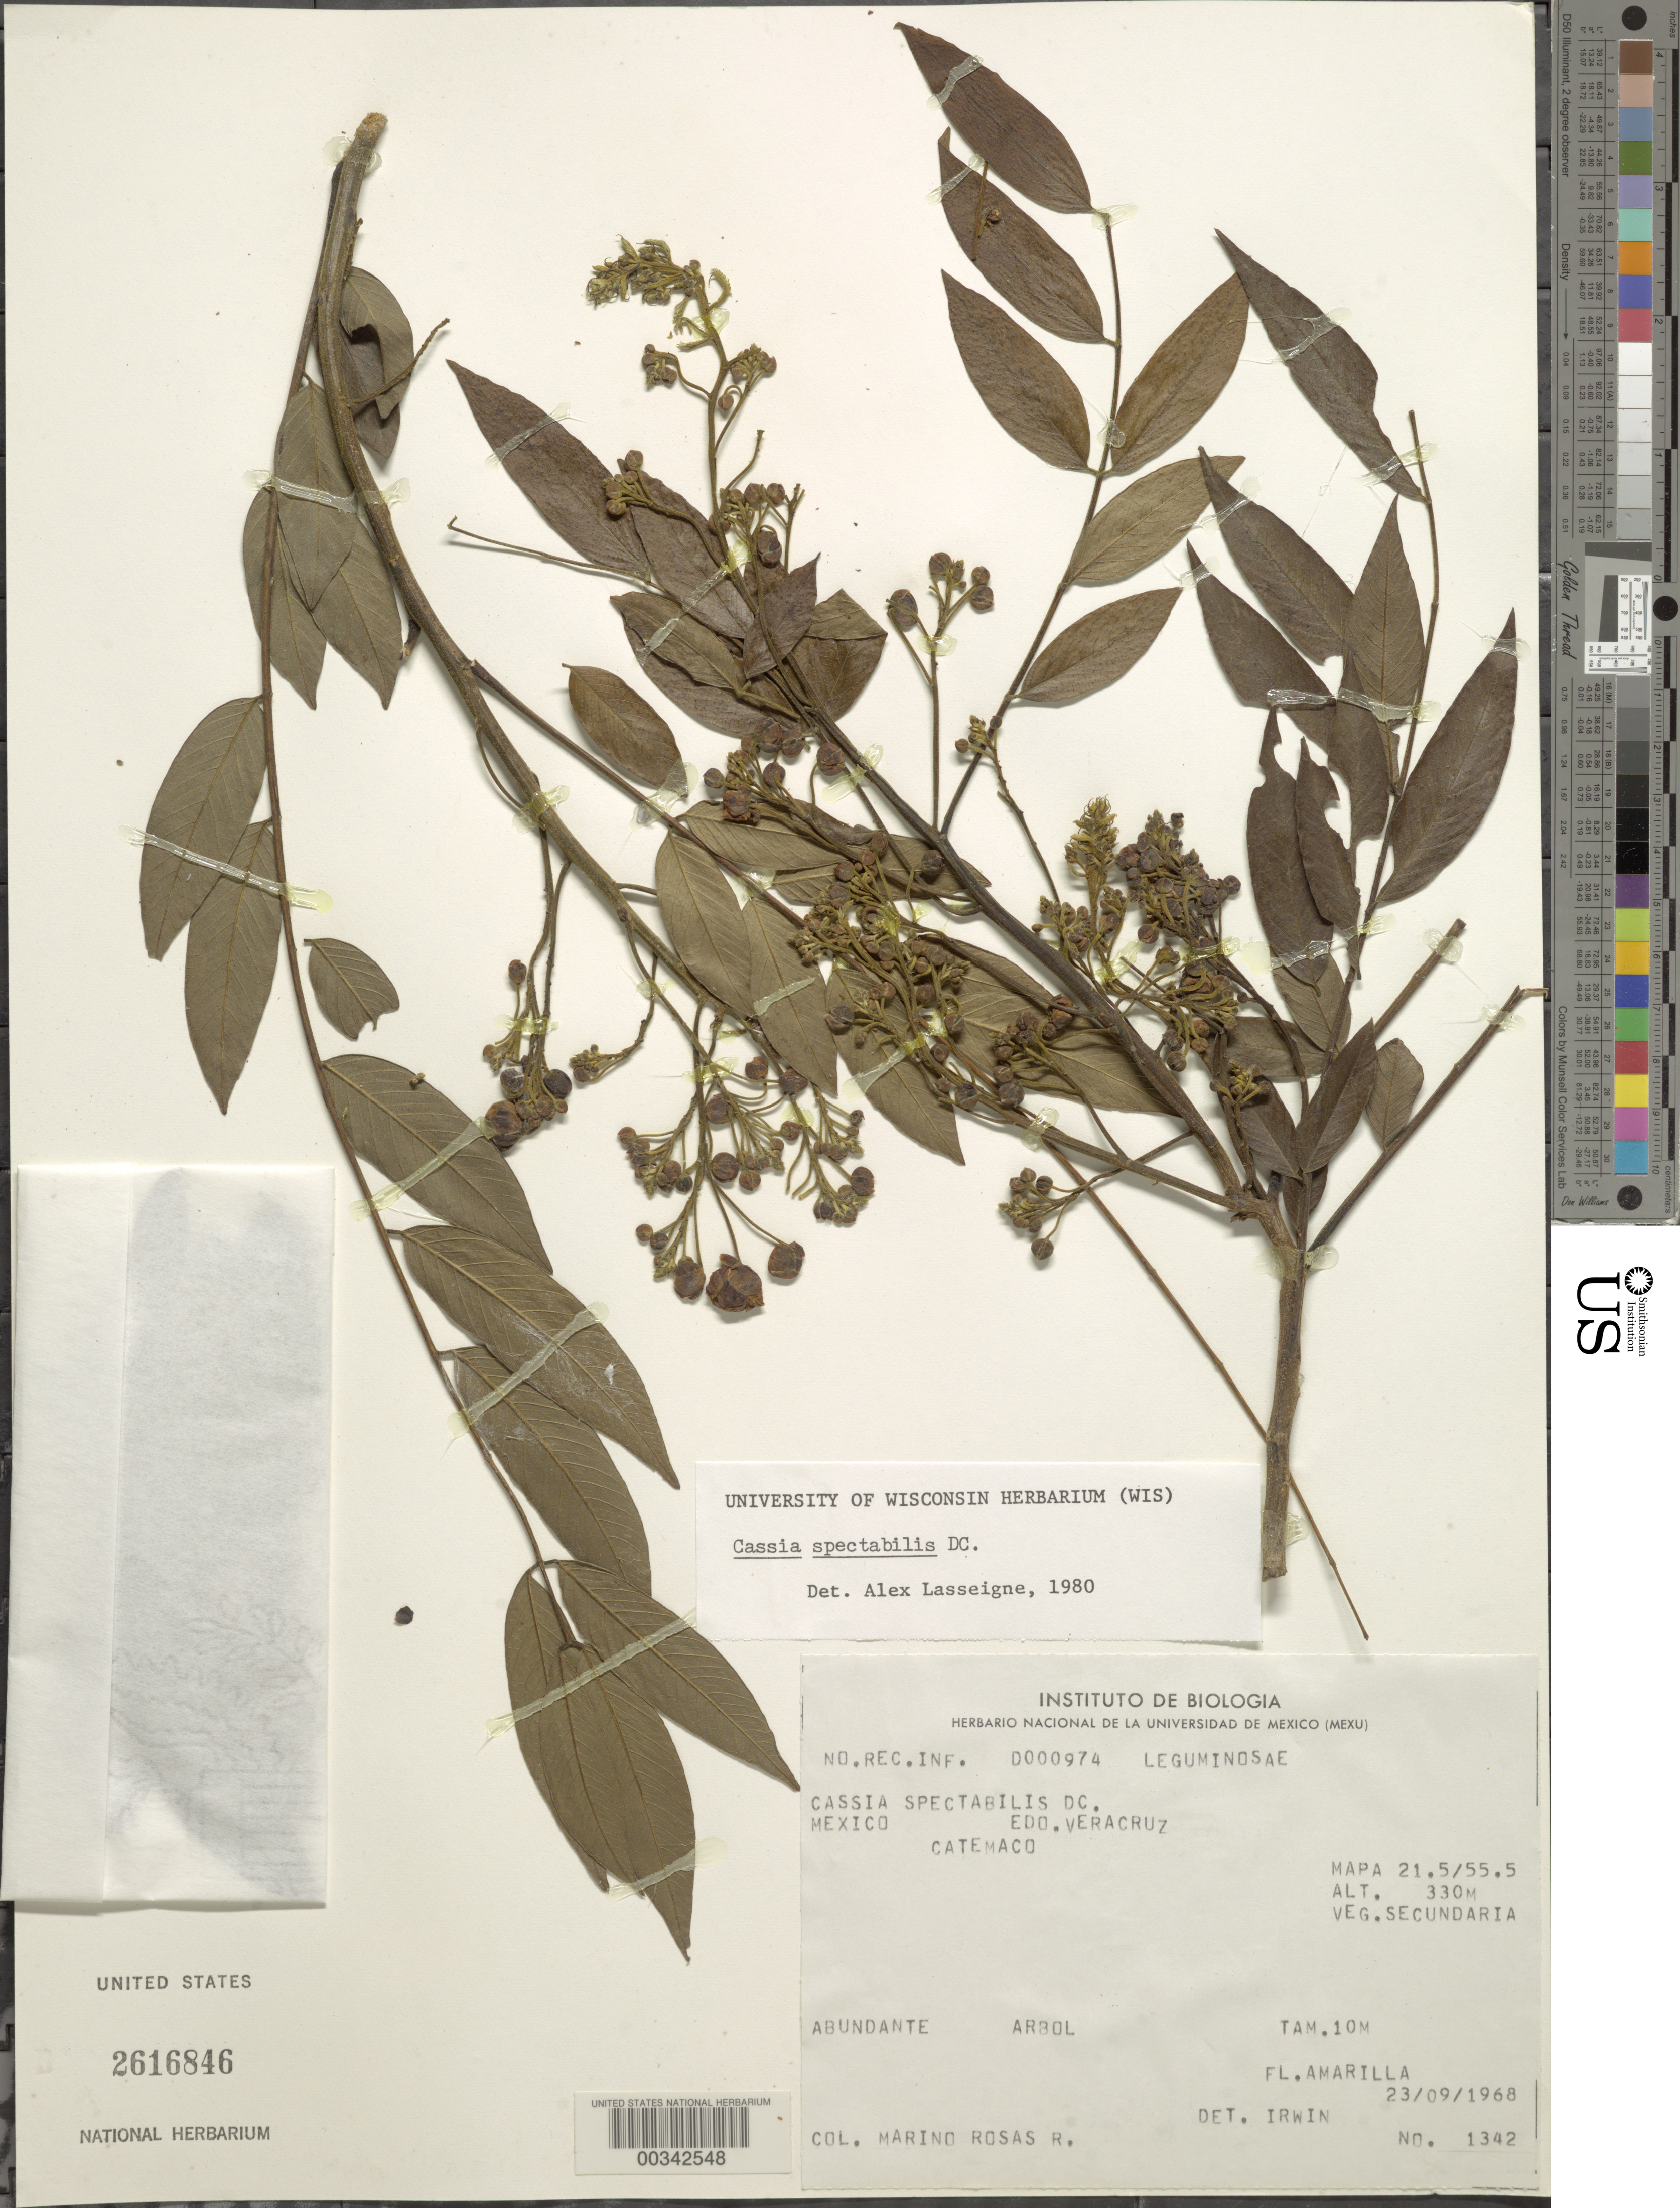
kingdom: Plantae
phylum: Tracheophyta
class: Magnoliopsida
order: Fabales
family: Fabaceae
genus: Senna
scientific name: Senna spectabilis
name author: (DC.) H.S. Irwin & Barneby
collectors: M. Rosas R.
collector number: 1342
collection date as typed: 23 Sep 1968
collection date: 1968-09-23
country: Mexico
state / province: Veracruz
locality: Catemaco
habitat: Secondary vegetation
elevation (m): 330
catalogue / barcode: US 2616846